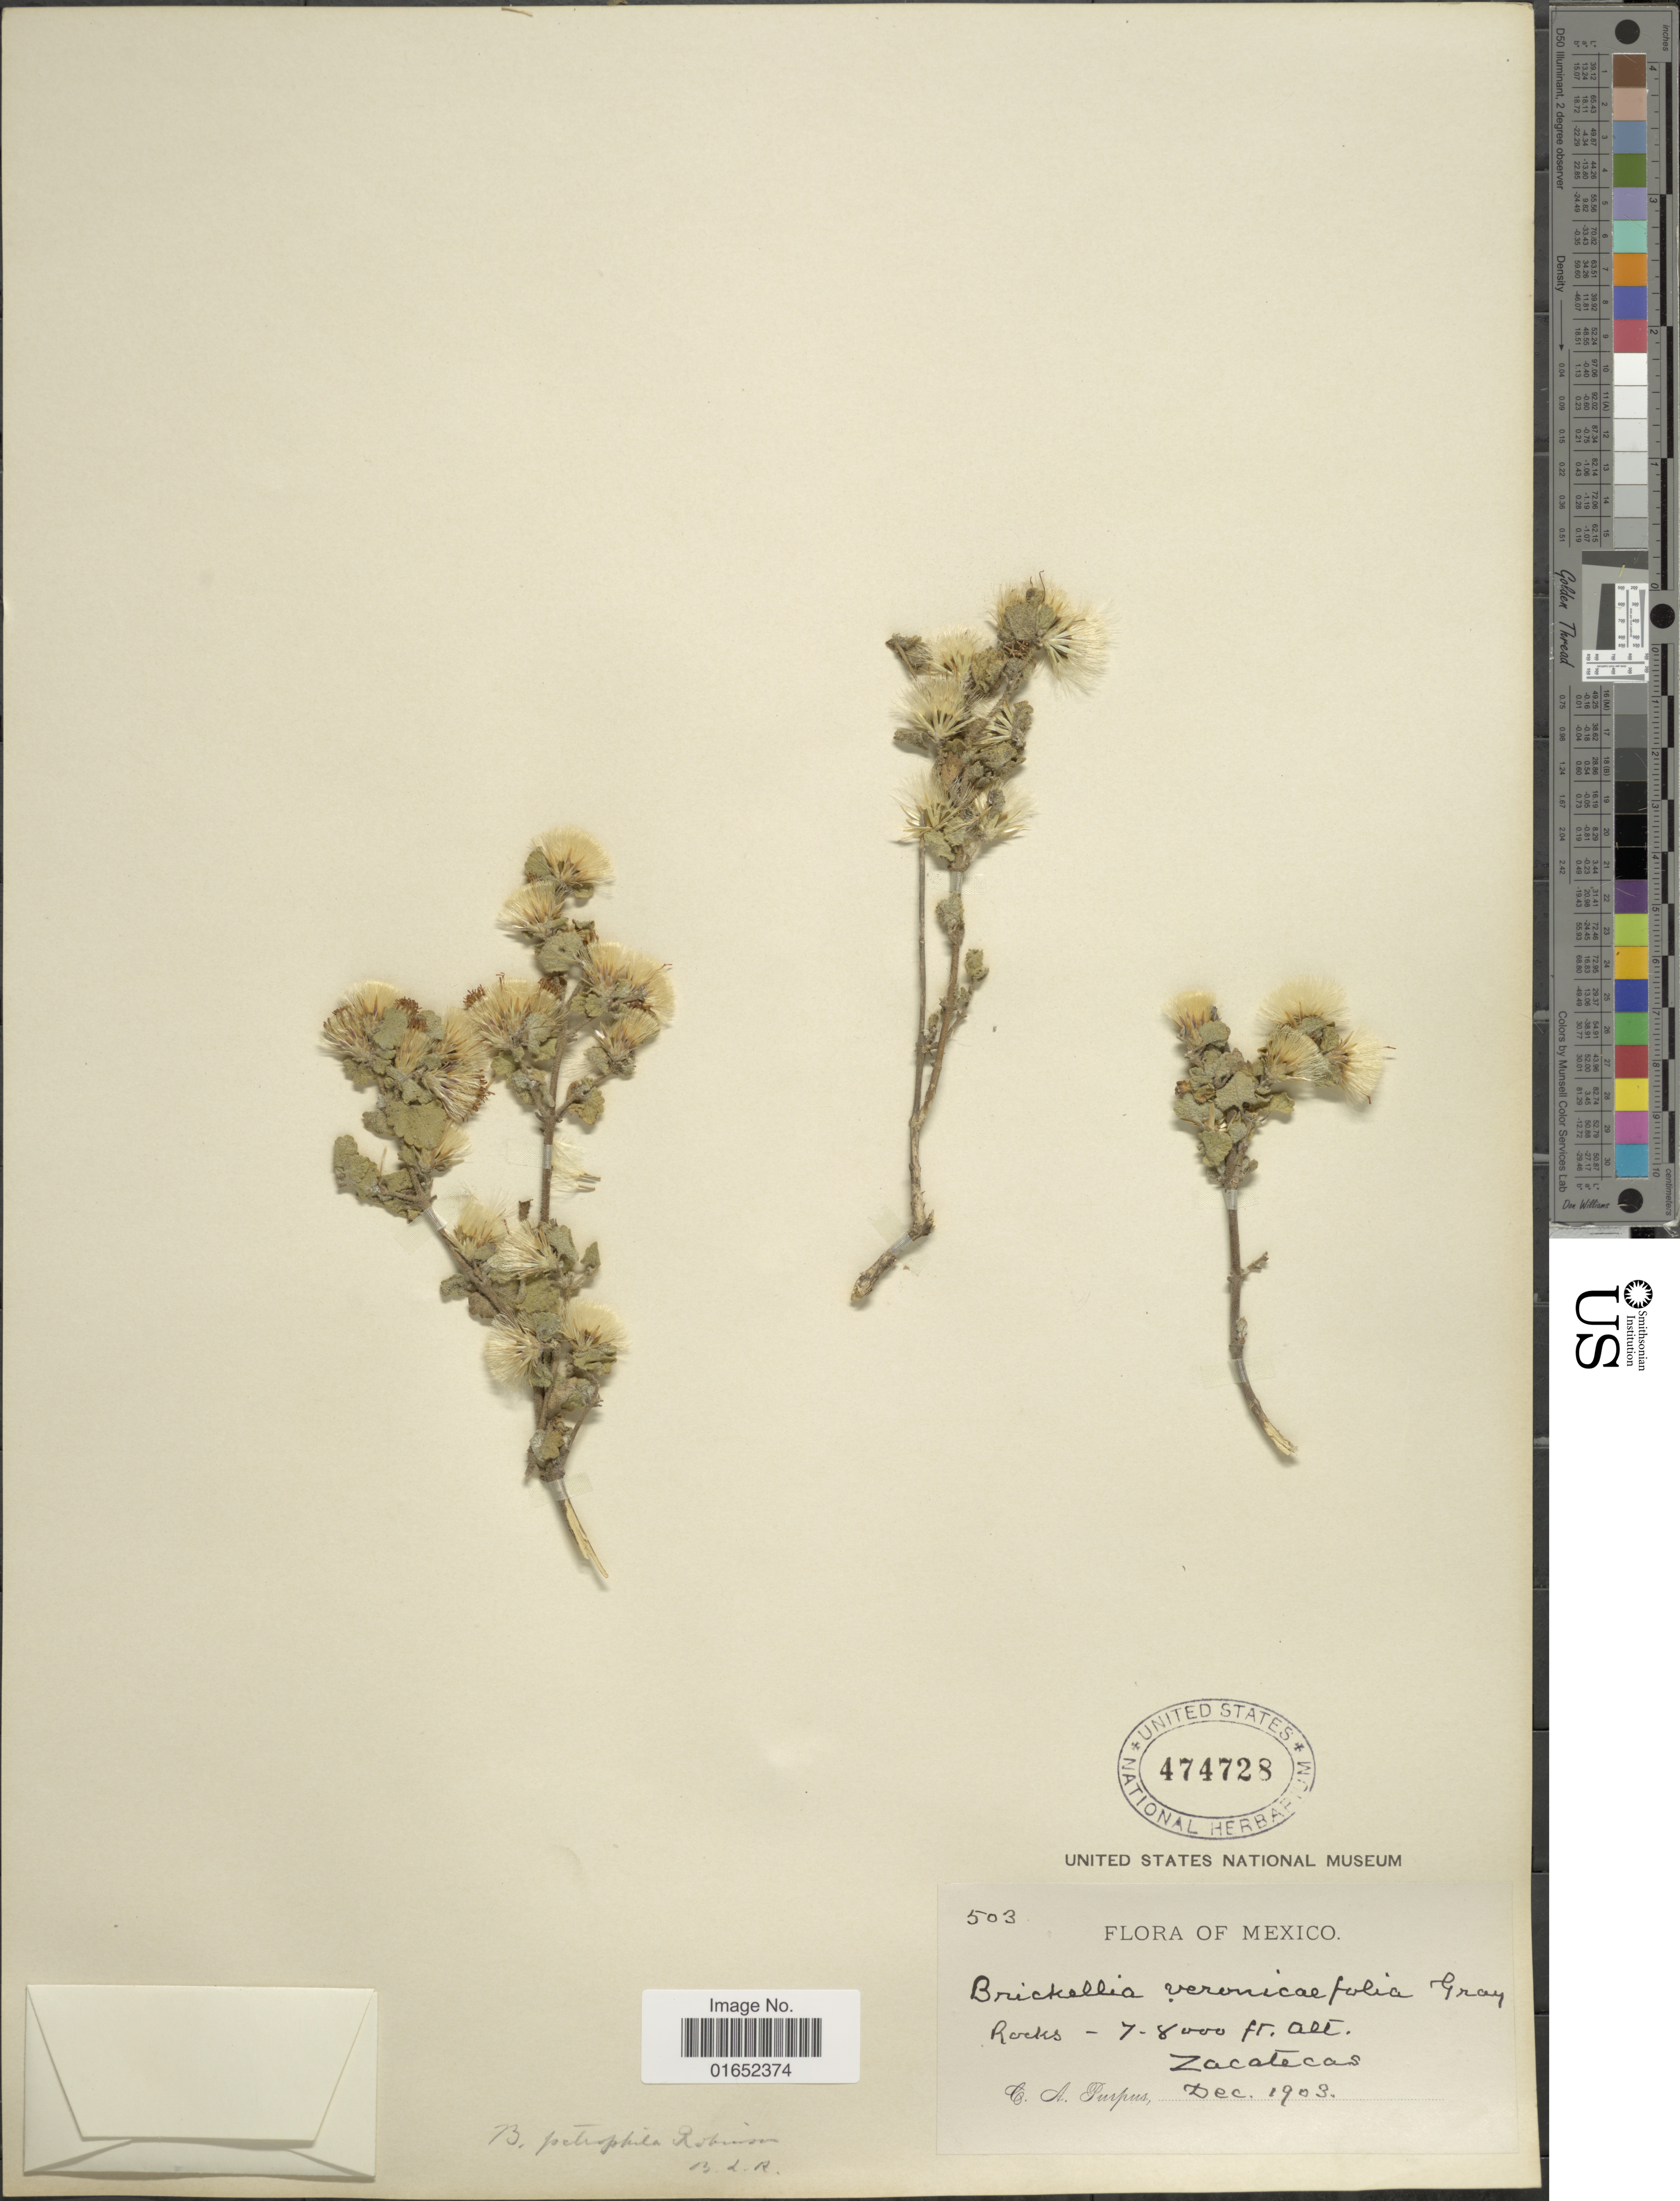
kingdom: Plantae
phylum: Tracheophyta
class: Magnoliopsida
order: Asterales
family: Asteraceae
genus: Brickellia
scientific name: Brickellia veronicaefolia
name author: (Kunth) A. Gray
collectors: C. A. Purpus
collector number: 503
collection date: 1903-12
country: Mexico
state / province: Zacatecas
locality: Rocks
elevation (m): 2134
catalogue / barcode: US 474728